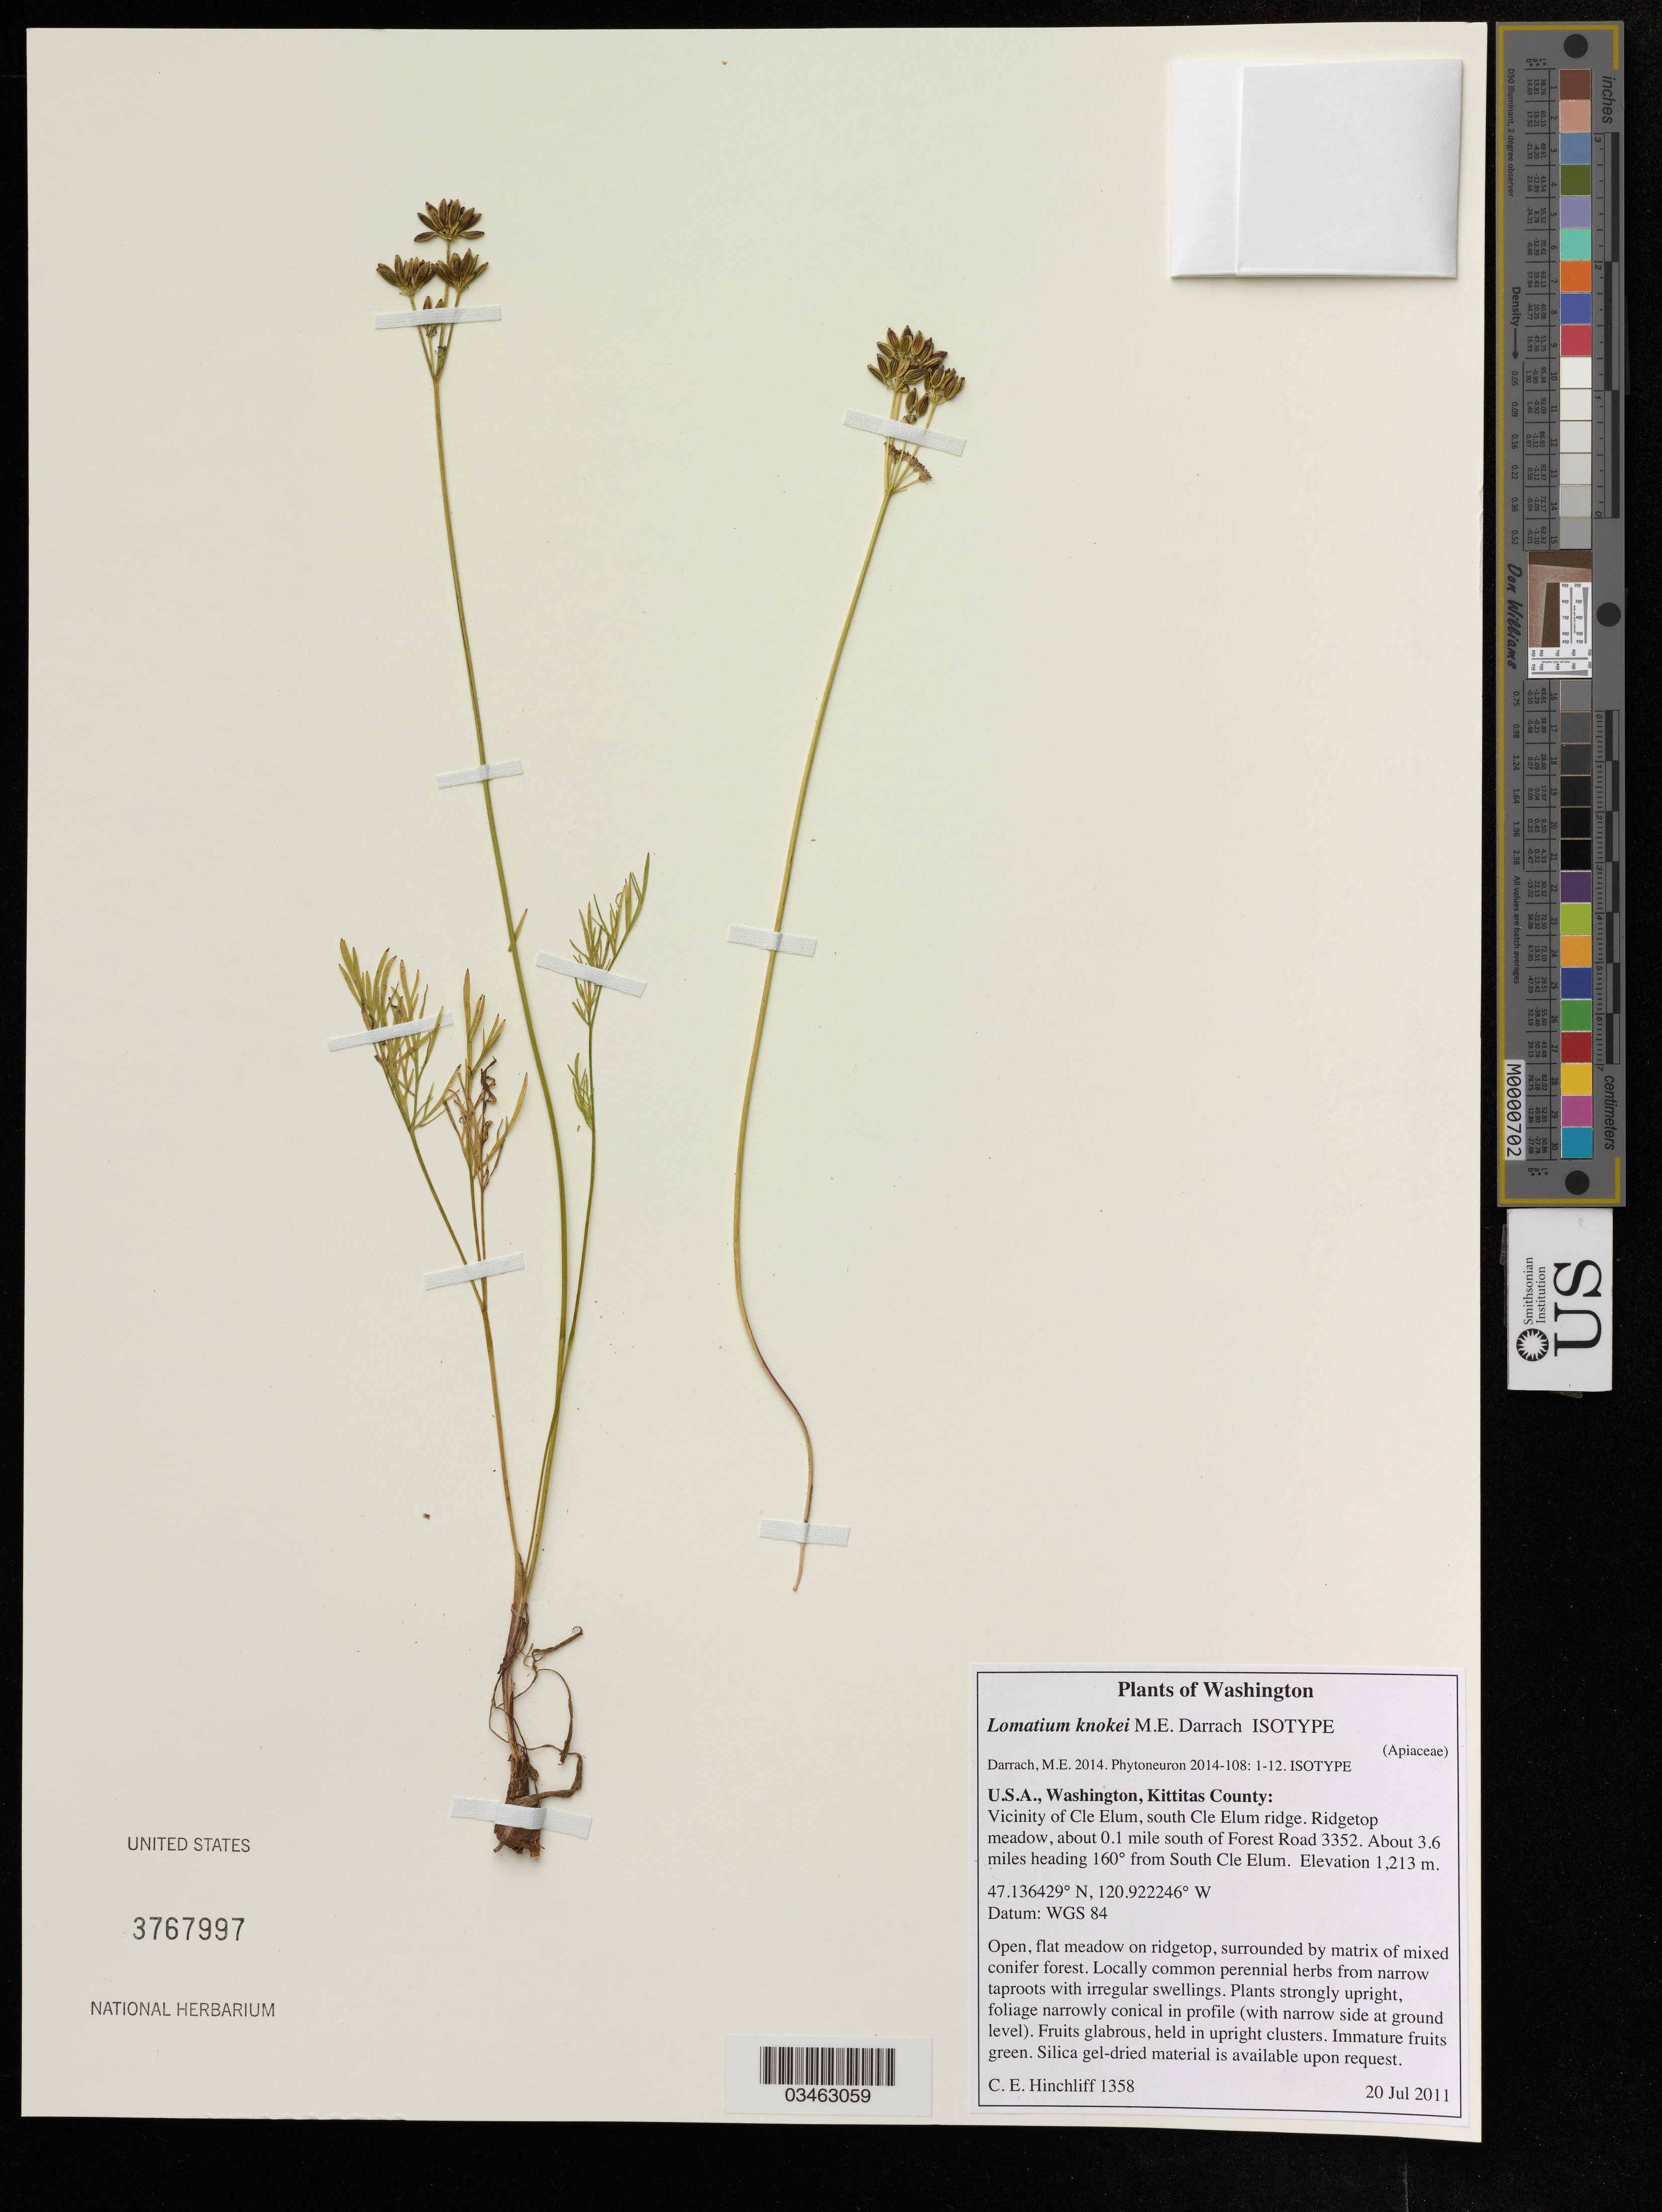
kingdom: Plantae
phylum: Tracheophyta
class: Magnoliopsida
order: Apiales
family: Apiaceae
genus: Lomatium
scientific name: Lomatium knokei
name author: Darrach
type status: Isotype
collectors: C. E. Hinchliff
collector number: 1358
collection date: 2011-07-20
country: United States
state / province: Washington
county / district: Kittitas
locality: Vicinity of Cle Elum, S Cle Elum ridge. Ridgetop meadow, about 0.1 mi S of Forest Road 3352. About 3.6 mi. heading 160 degrees from S Cle Elum.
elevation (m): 1213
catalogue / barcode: US 3767997